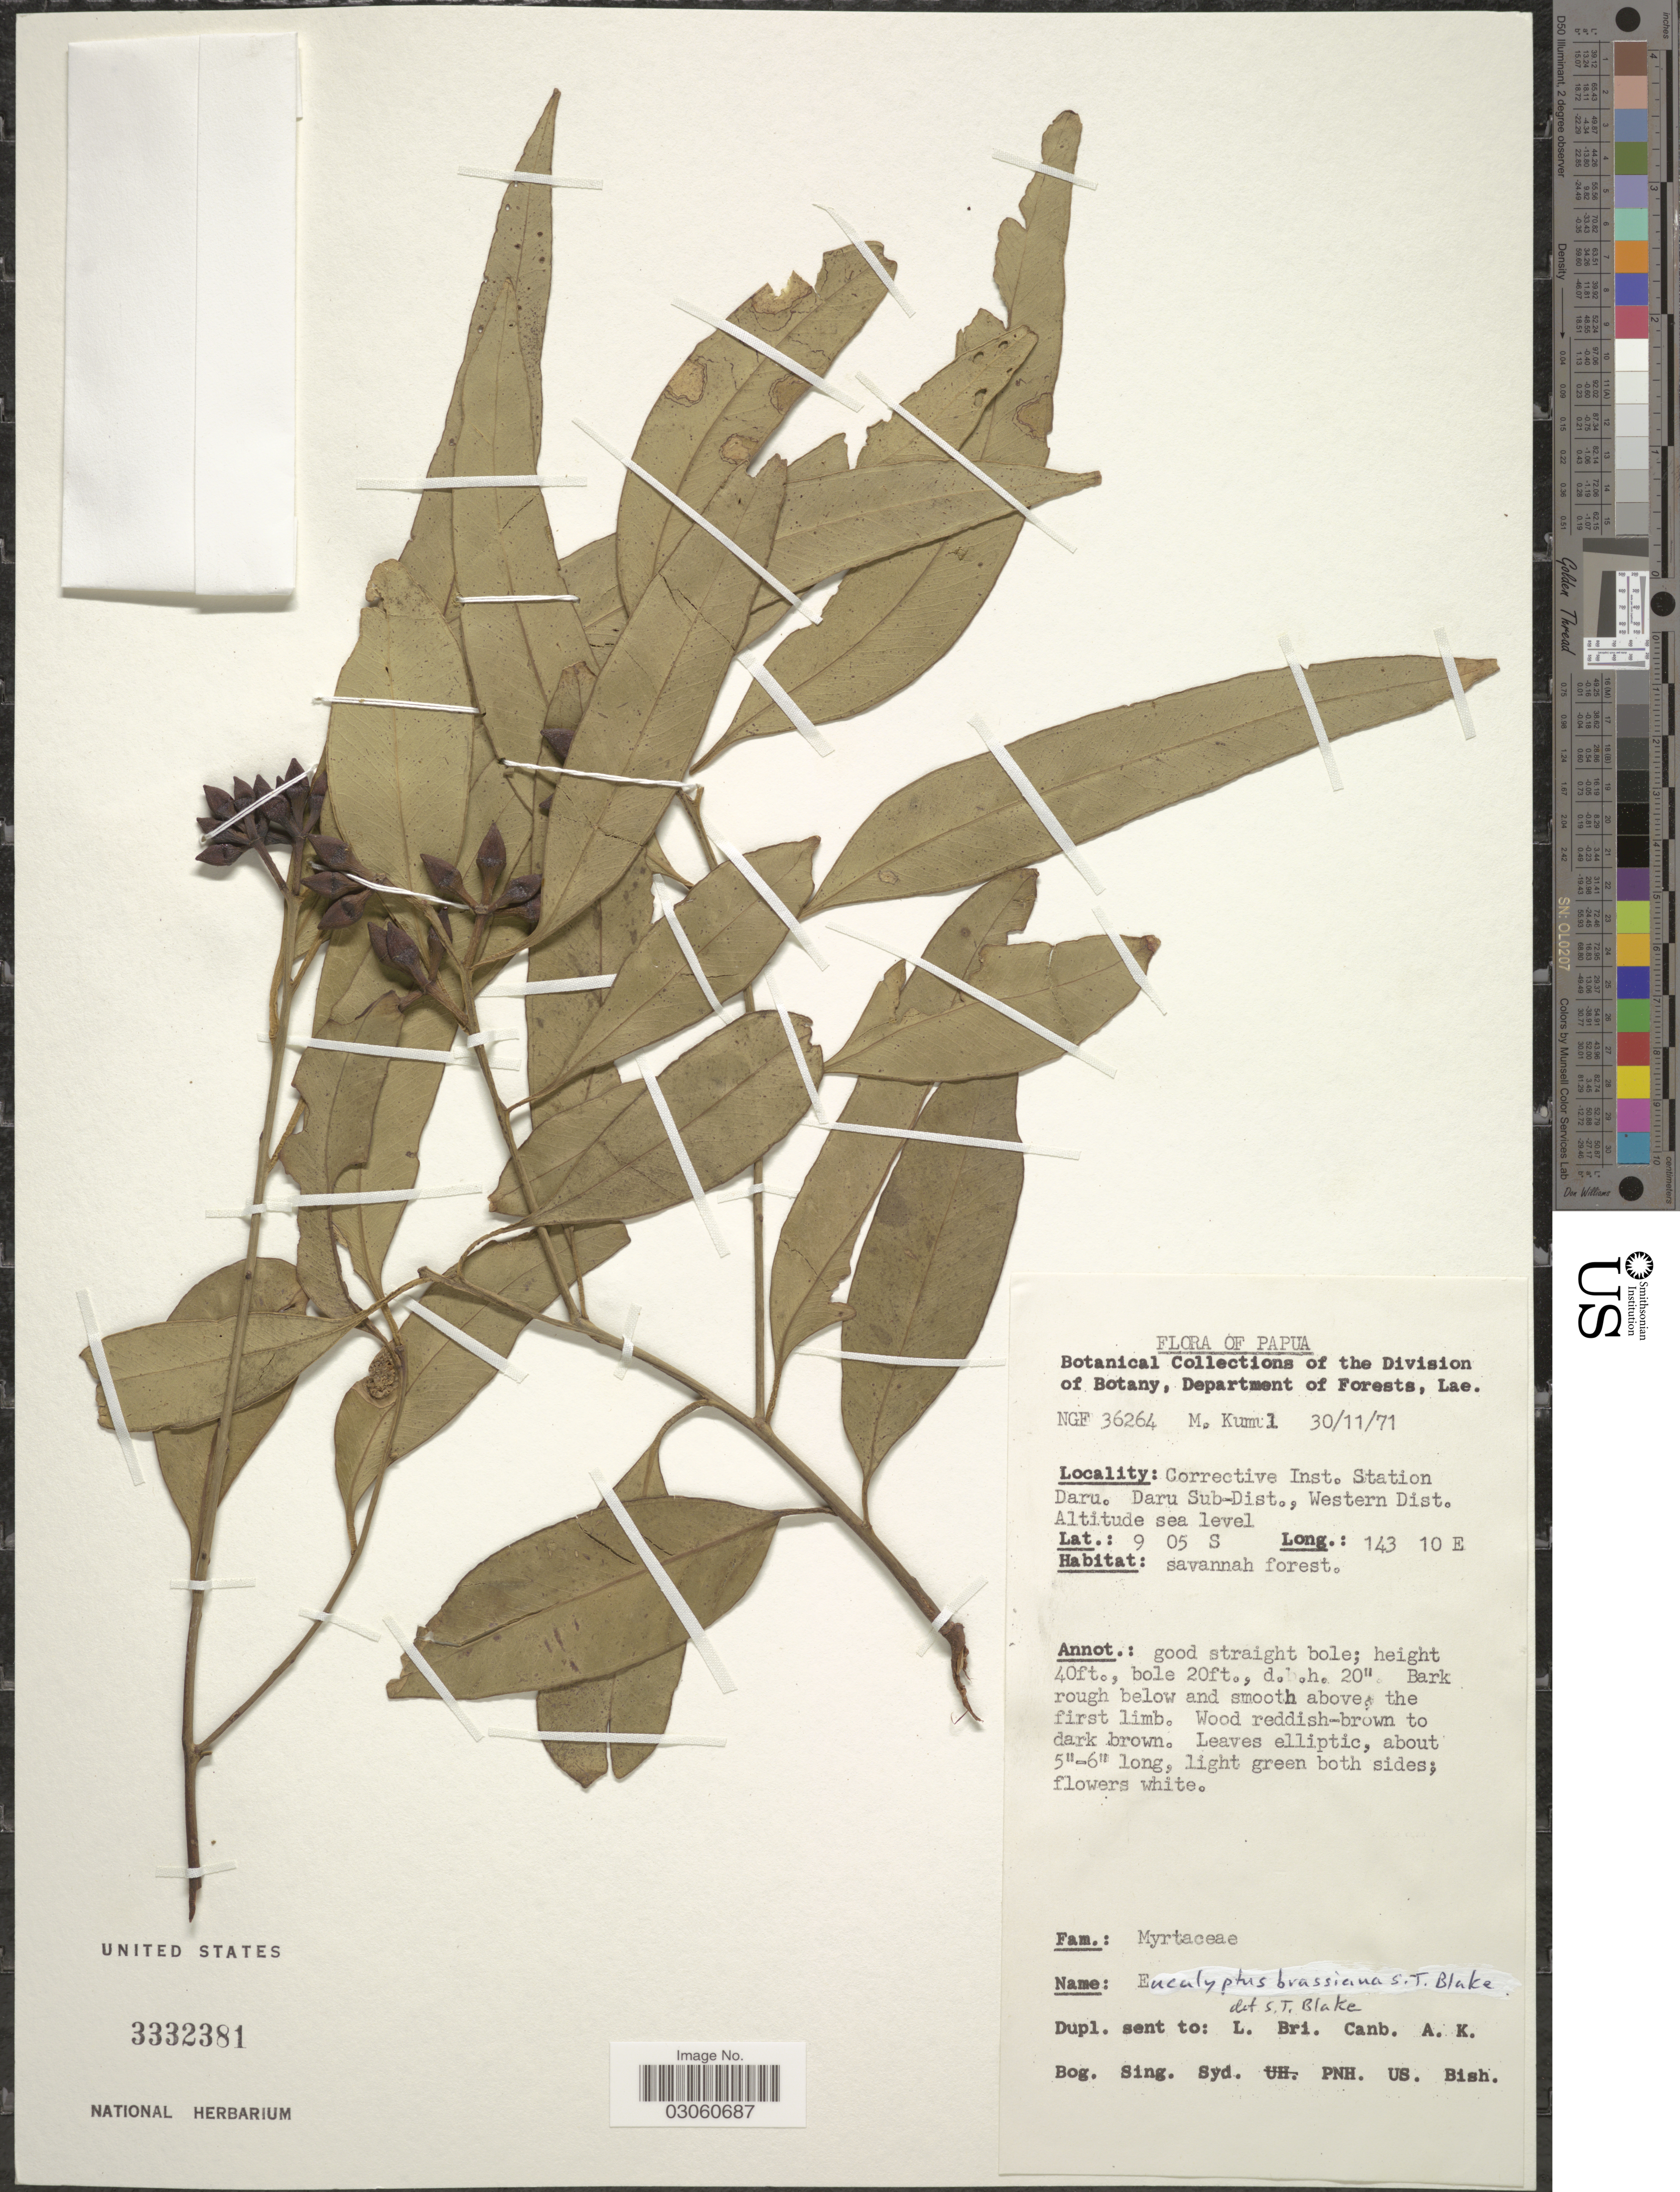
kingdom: Plantae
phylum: Tracheophyta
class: Magnoliopsida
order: Myrtales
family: Myrtaceae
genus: Eucalyptus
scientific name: Eucalyptus brassiana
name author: S.T. Blake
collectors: M. Kumul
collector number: NGF 36264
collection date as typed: Transcribed d/m/y: 30/11/71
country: Papua New Guinea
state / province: Manus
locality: Papua. Corrective Inst. Station Daru. Daru Sub-Dist., Western Dist.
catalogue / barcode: US 3332381